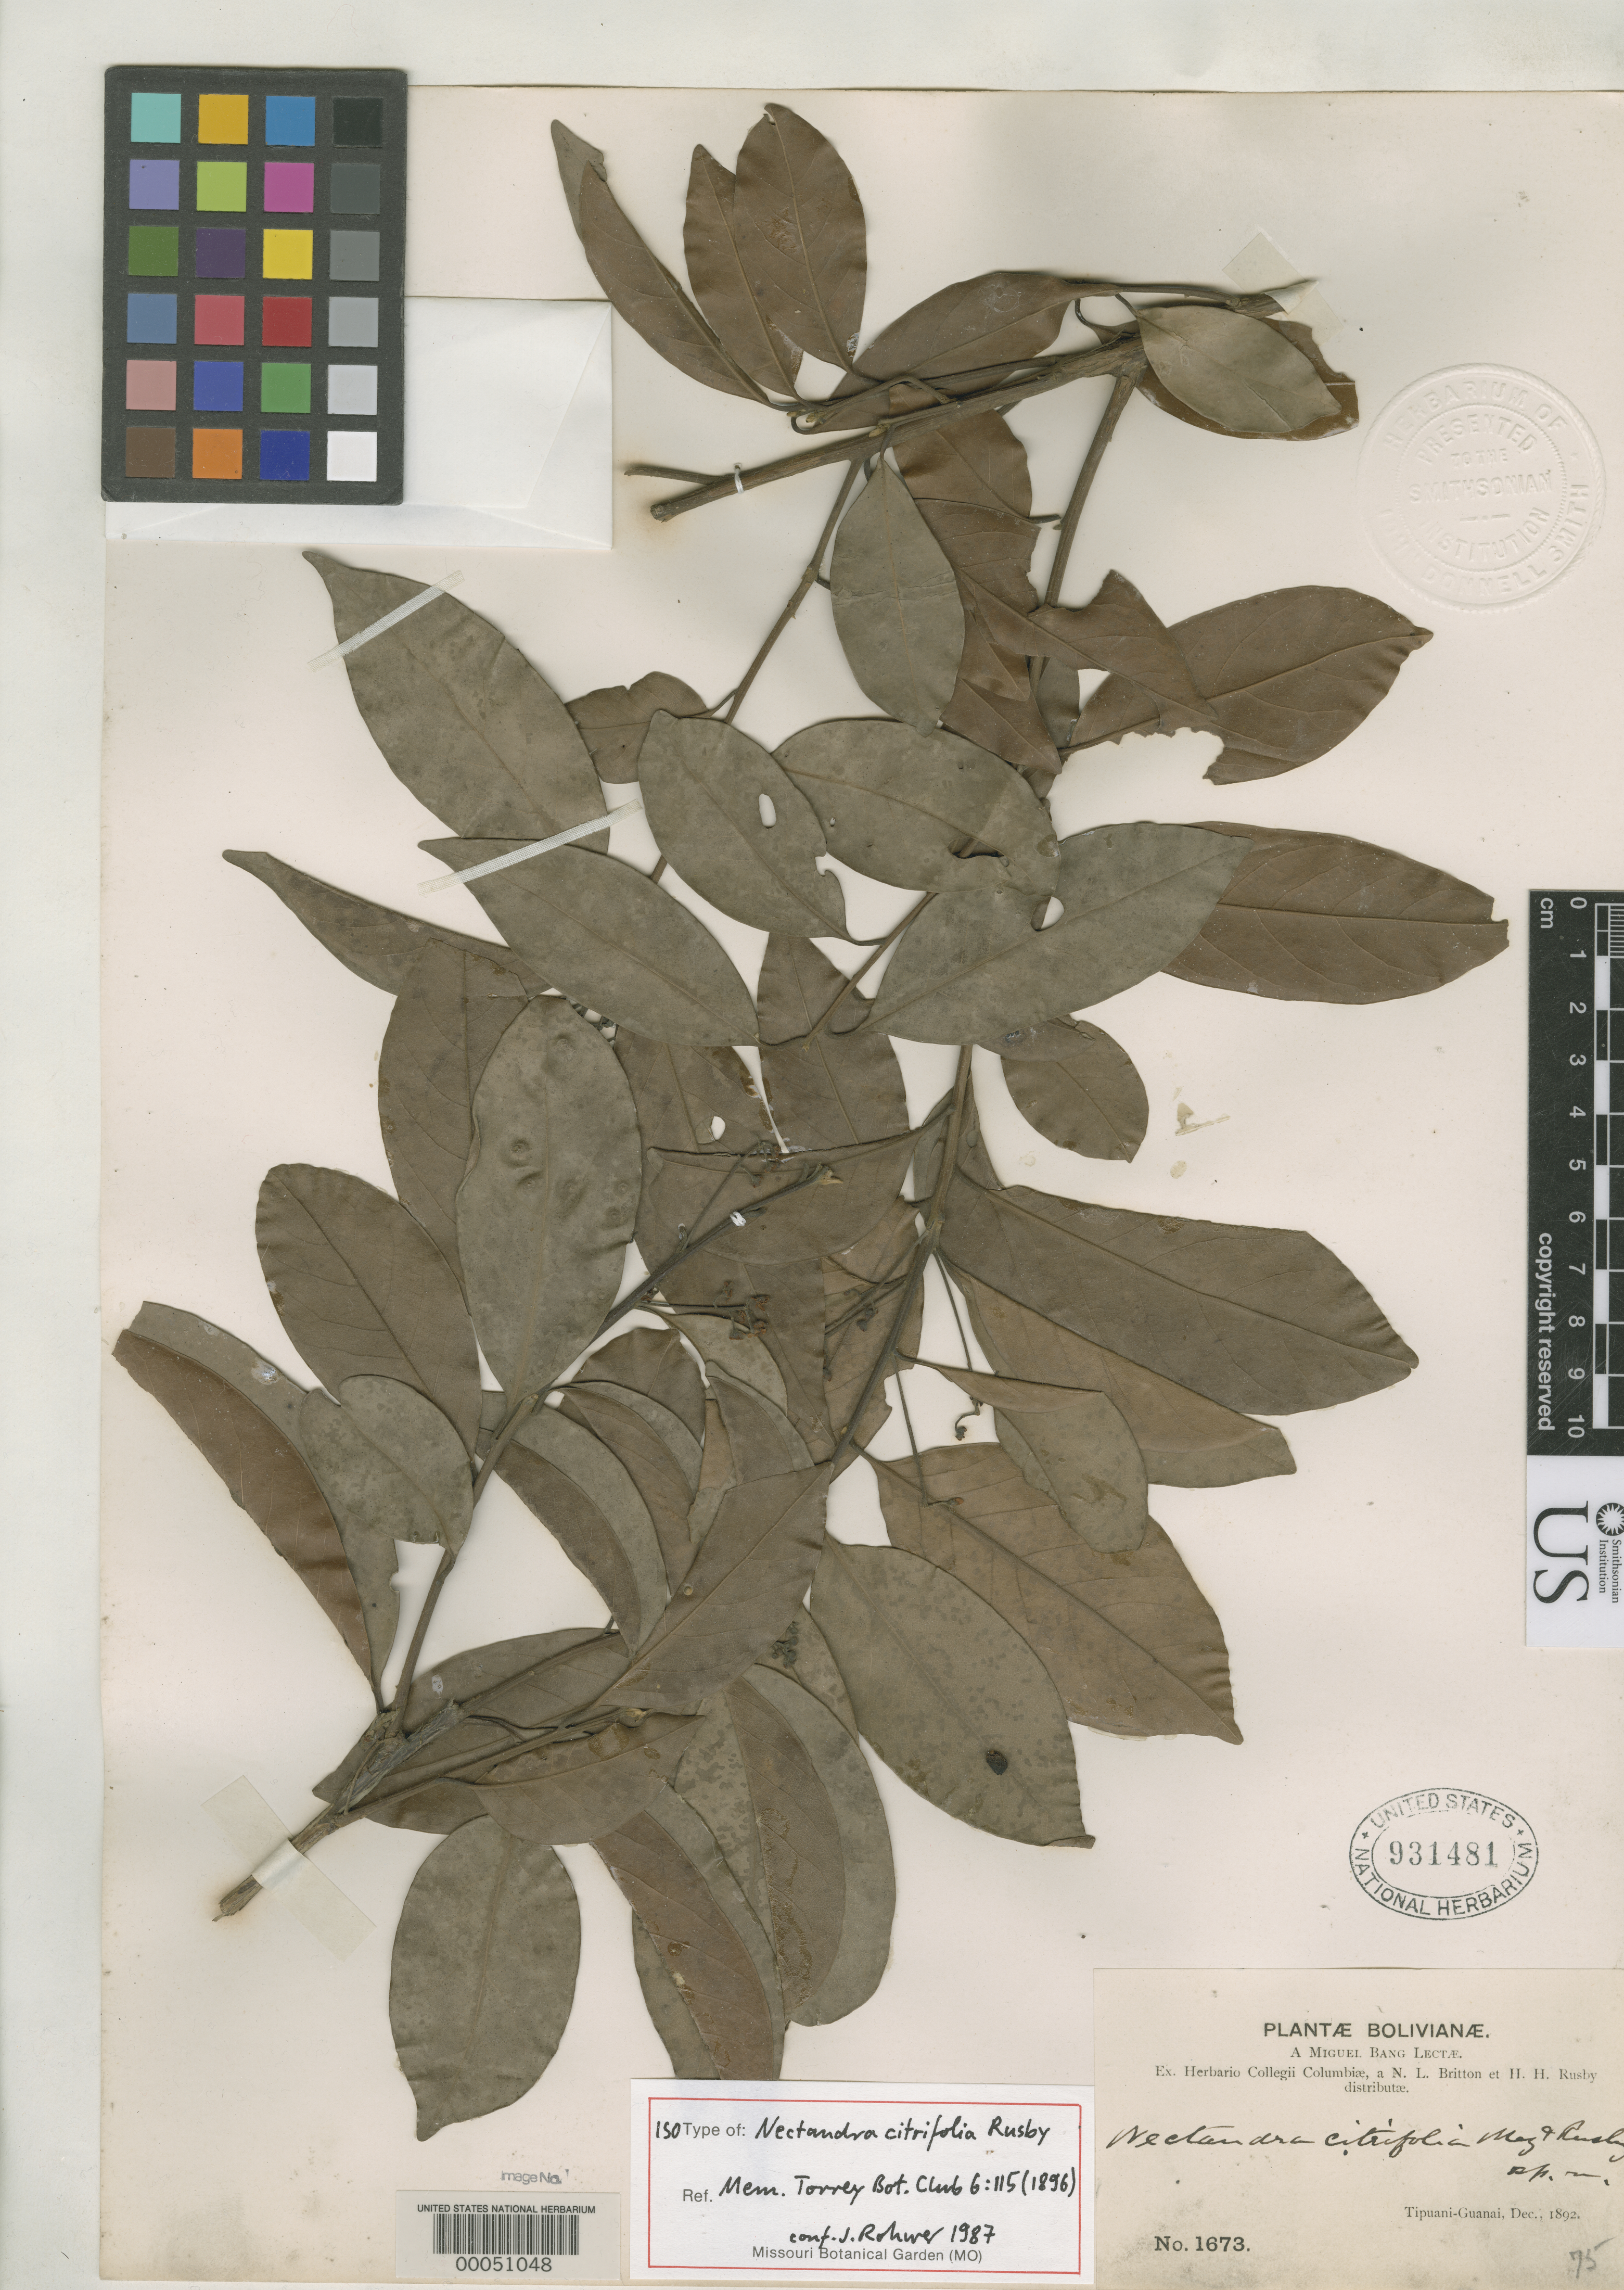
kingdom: Plantae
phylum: Tracheophyta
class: Magnoliopsida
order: Laurales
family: Lauraceae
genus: Nectandra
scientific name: Nectandra citrifolia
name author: Mez & Rusby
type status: Isotype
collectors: M. Bang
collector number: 1673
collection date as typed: Dec 1892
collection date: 1892-12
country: Bolivia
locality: Between Tipuani and Guanai.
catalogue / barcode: US 931481